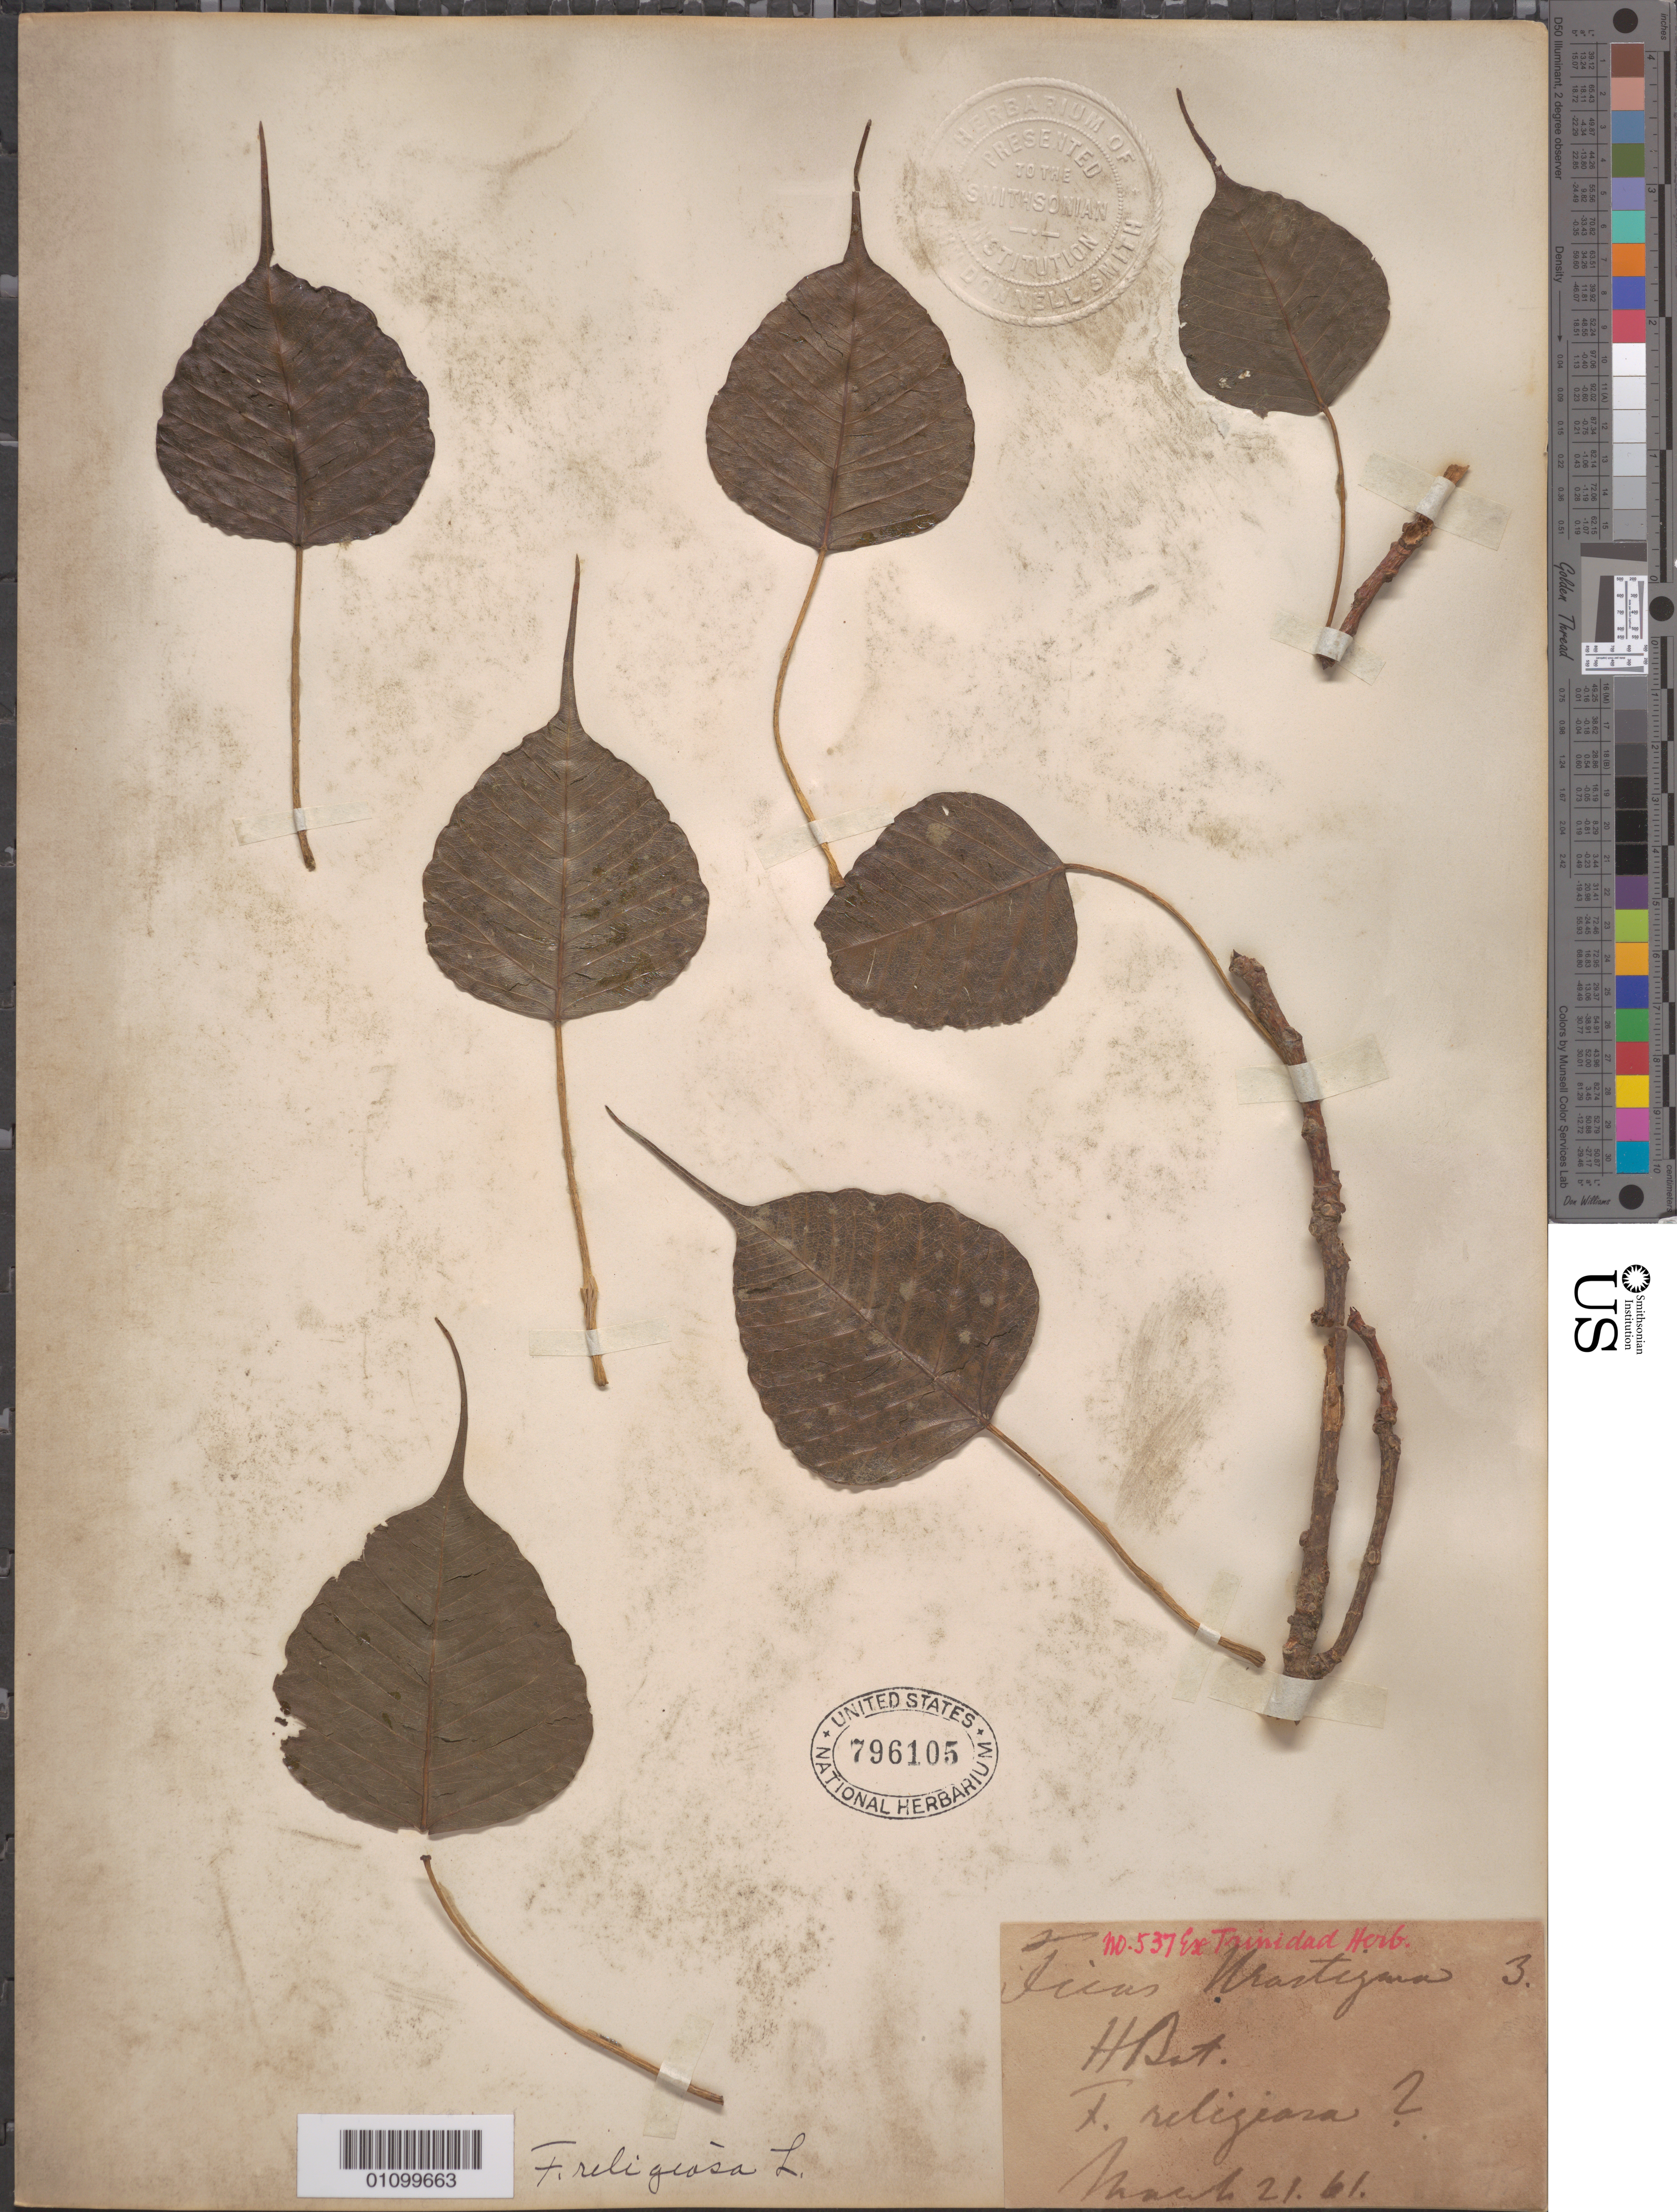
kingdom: Plantae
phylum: Tracheophyta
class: Magnoliopsida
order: Rosales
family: Moraceae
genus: Ficus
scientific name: Ficus religiosa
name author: L.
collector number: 537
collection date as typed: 21 Mar 1861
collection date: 1861-03-21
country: Trinidad and Tobago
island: Trinidad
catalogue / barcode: US 796105